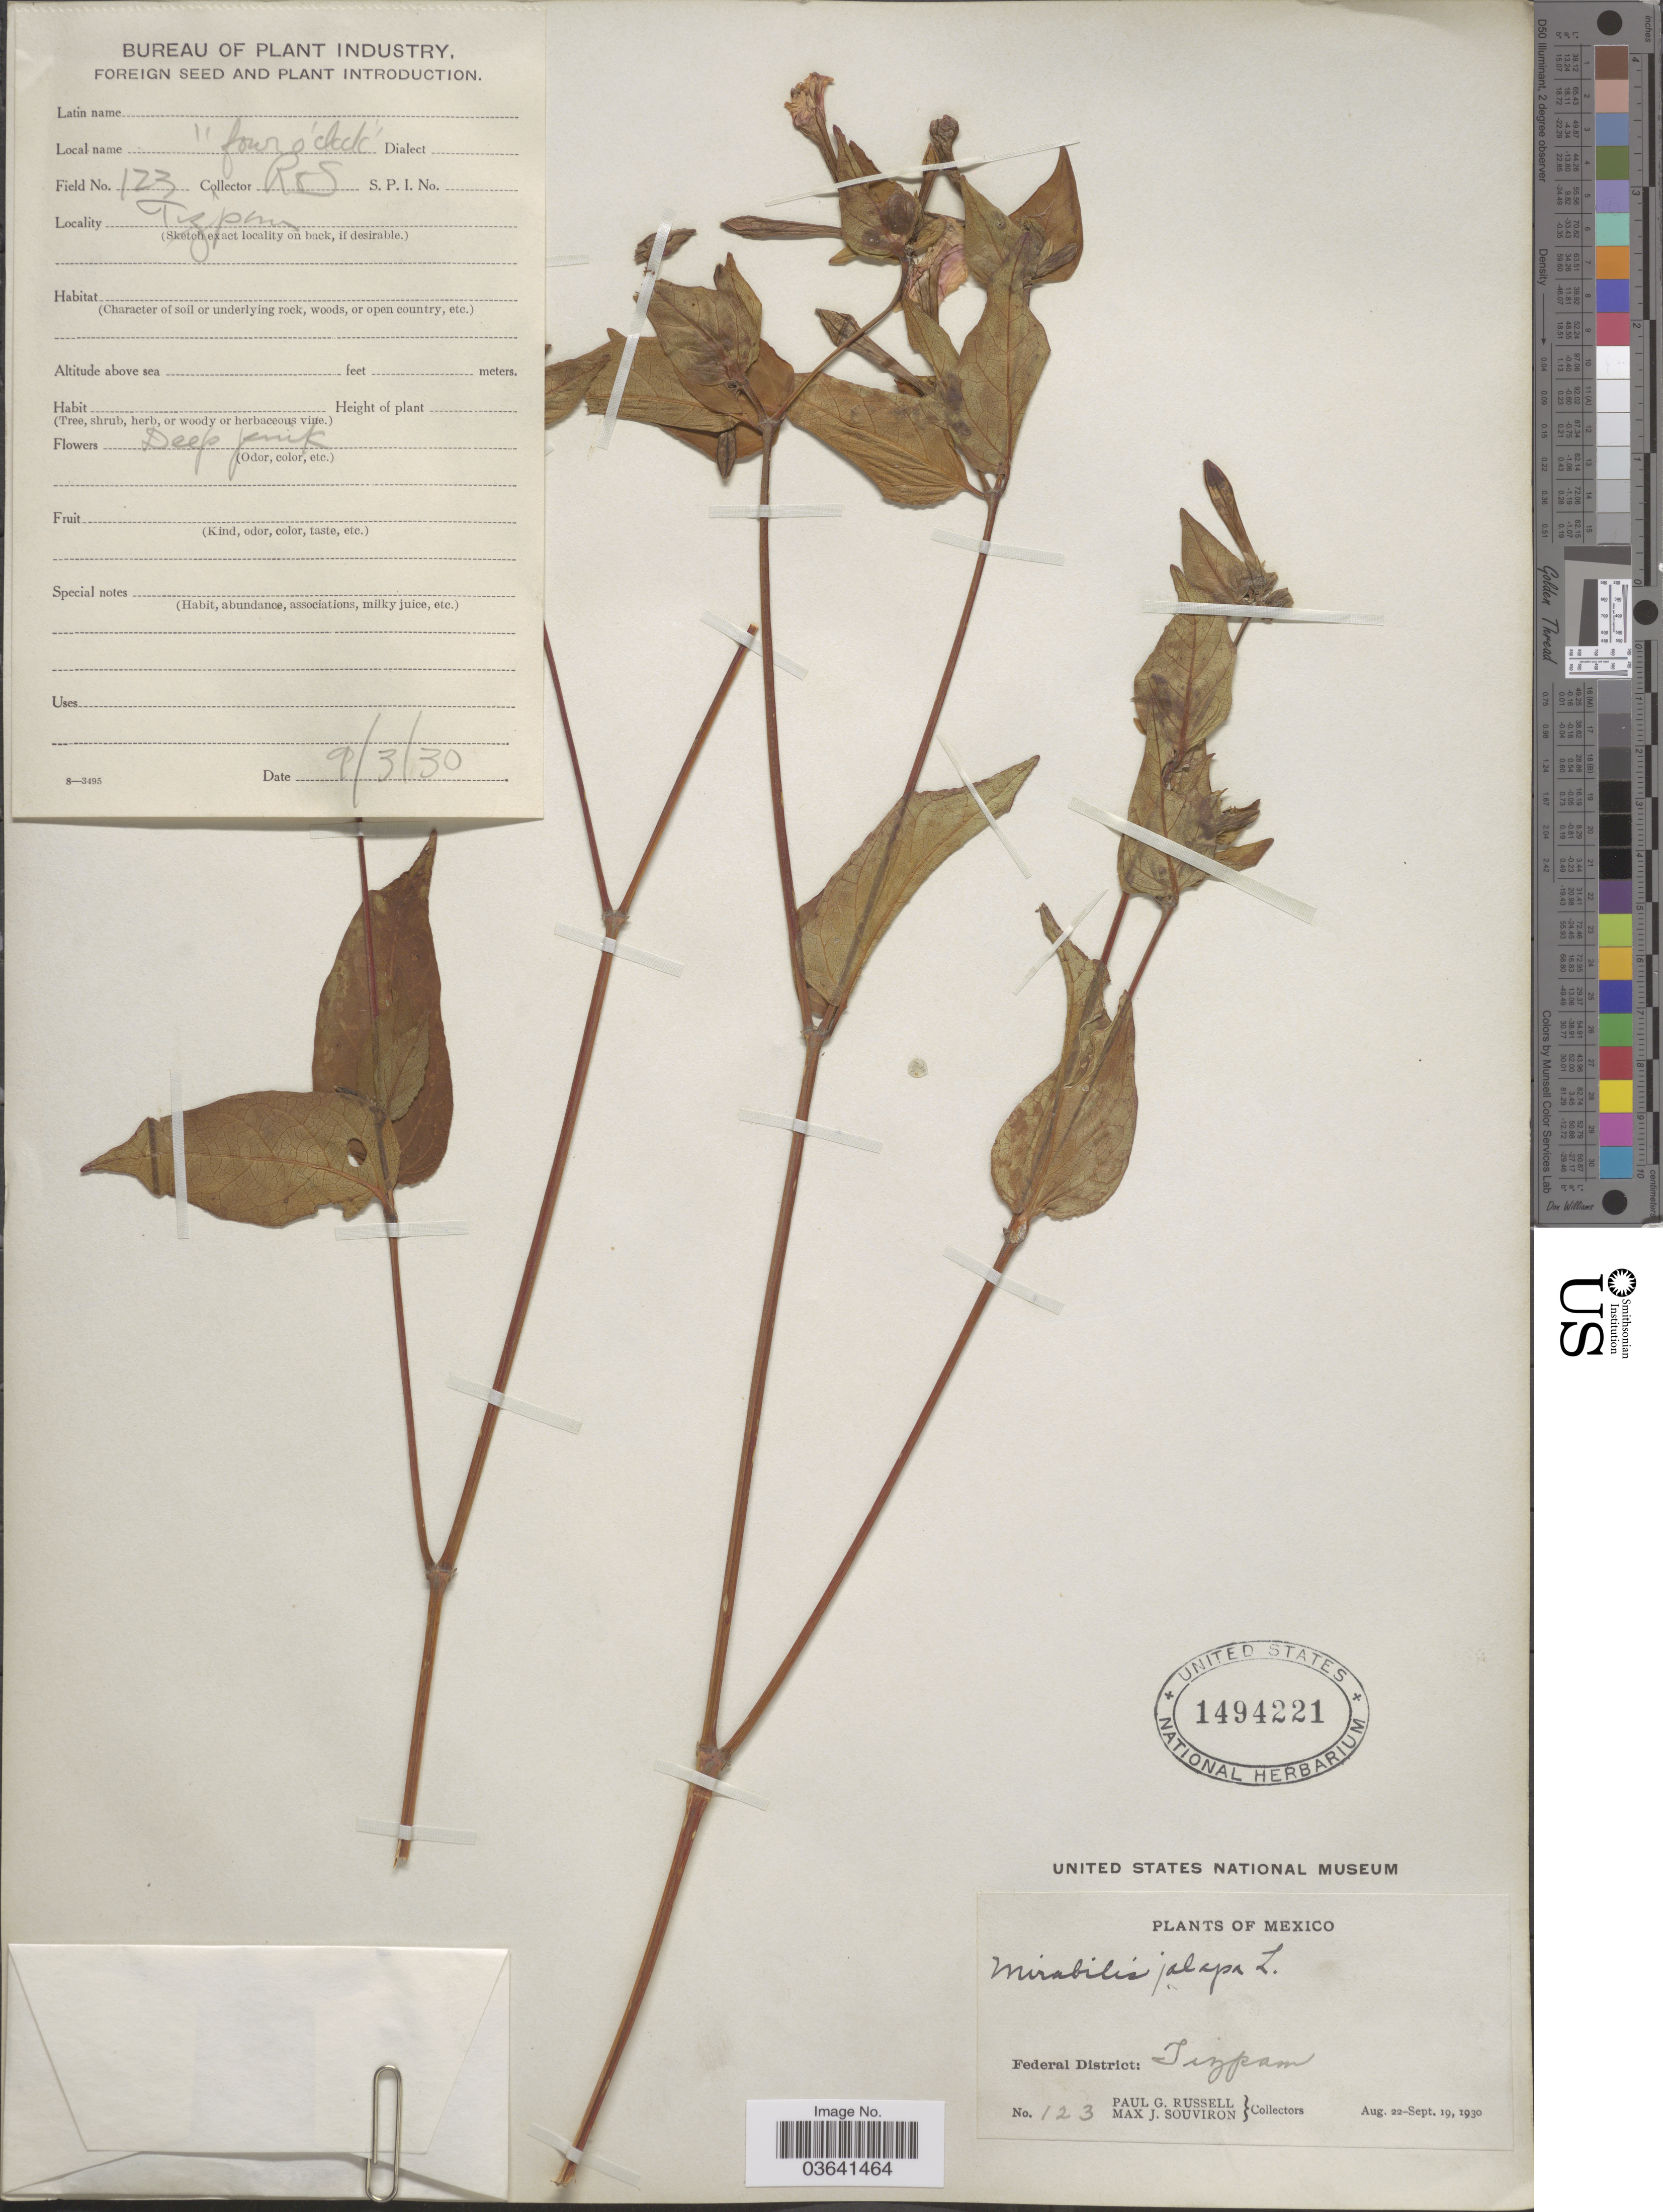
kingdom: Plantae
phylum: Tracheophyta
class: Magnoliopsida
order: Caryophyllales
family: Nyctaginaceae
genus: Mirabilis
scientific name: Mirabilis jalapa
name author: L.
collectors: P. G. Russell & M. J. Souviron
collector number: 123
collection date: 1930-03-09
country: Mexico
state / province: Distrito Federal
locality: Federal District: Tizpan [interpreted].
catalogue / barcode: US 1494221